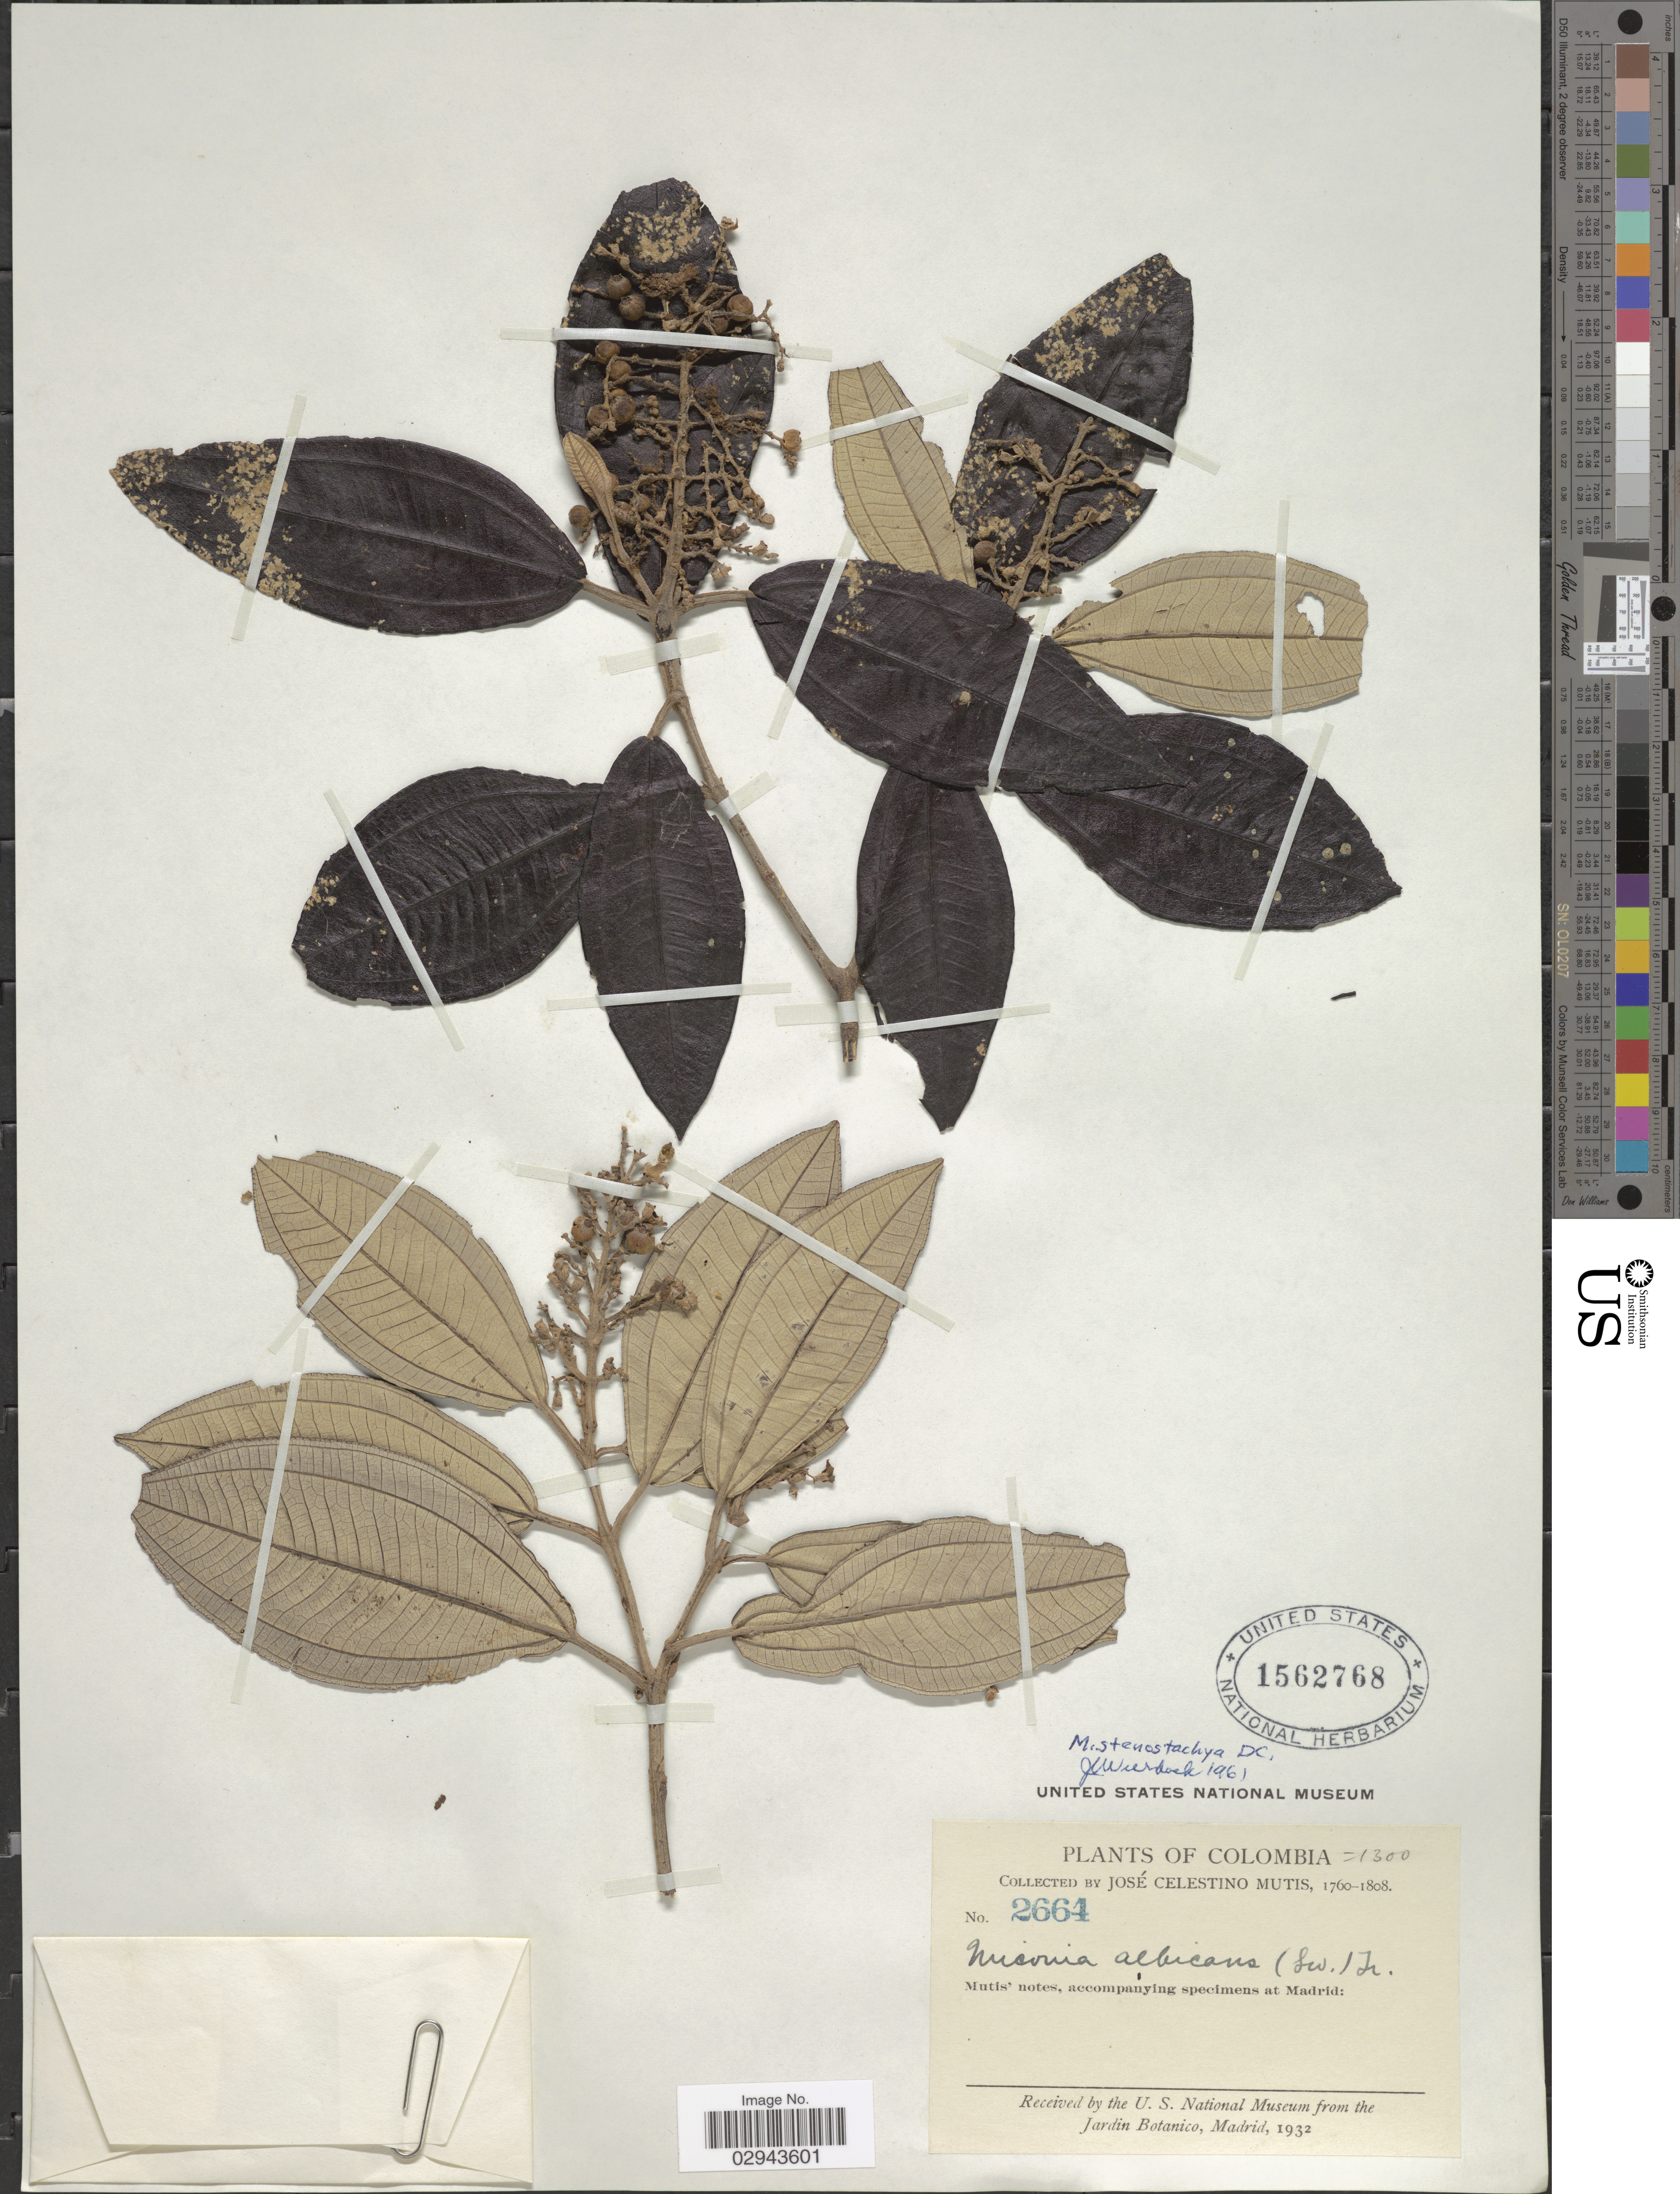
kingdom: Plantae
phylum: Tracheophyta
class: Magnoliopsida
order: Myrtales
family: Melastomataceae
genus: Miconia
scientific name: Miconia stenostachya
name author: DC.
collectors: J. C. B. Mutis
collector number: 2664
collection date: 1760/1808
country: Colombia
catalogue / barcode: US 1562768